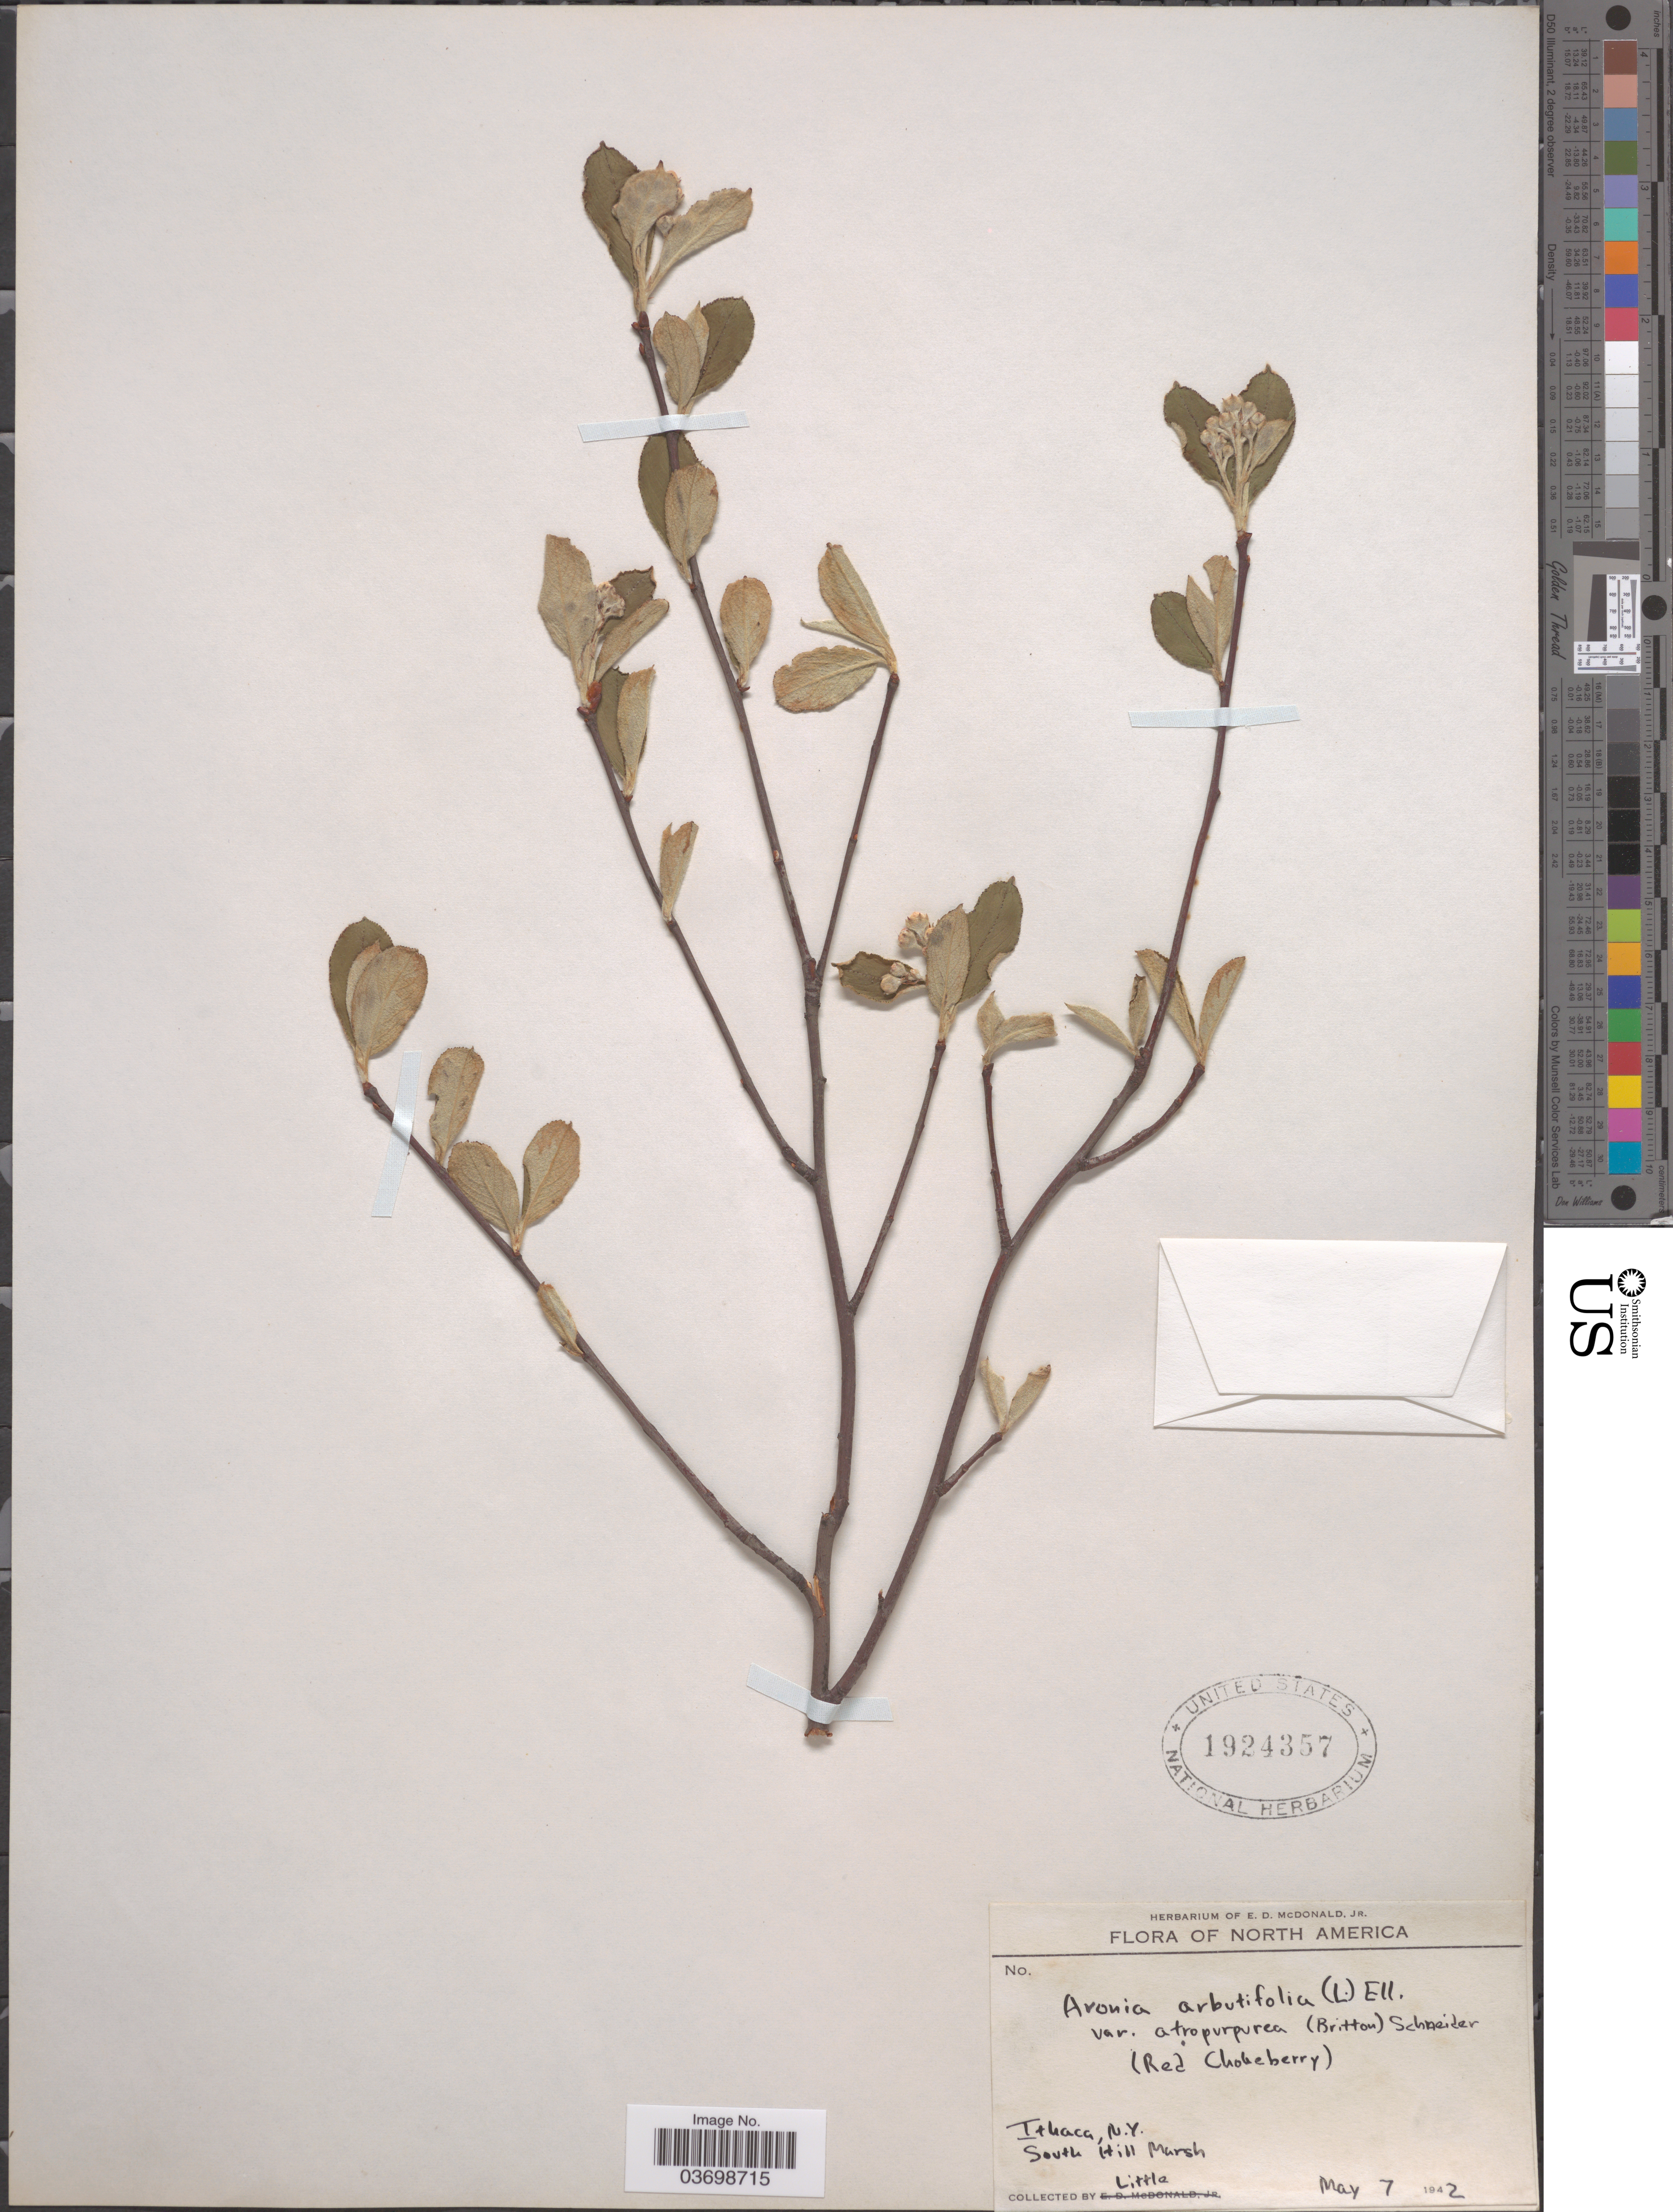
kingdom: Plantae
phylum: Tracheophyta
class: Magnoliopsida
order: Rosales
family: Rosaceae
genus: Aronia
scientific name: Aronia arbutifolia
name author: (L.) Pers.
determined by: Strong, M. T., (US), Smithsonian Institution - National Museum of Natural History (UNITED STATES)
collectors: Little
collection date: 1942-05-07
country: United States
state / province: New York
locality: Ithaca. South Hill Marsh.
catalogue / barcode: US 1924357